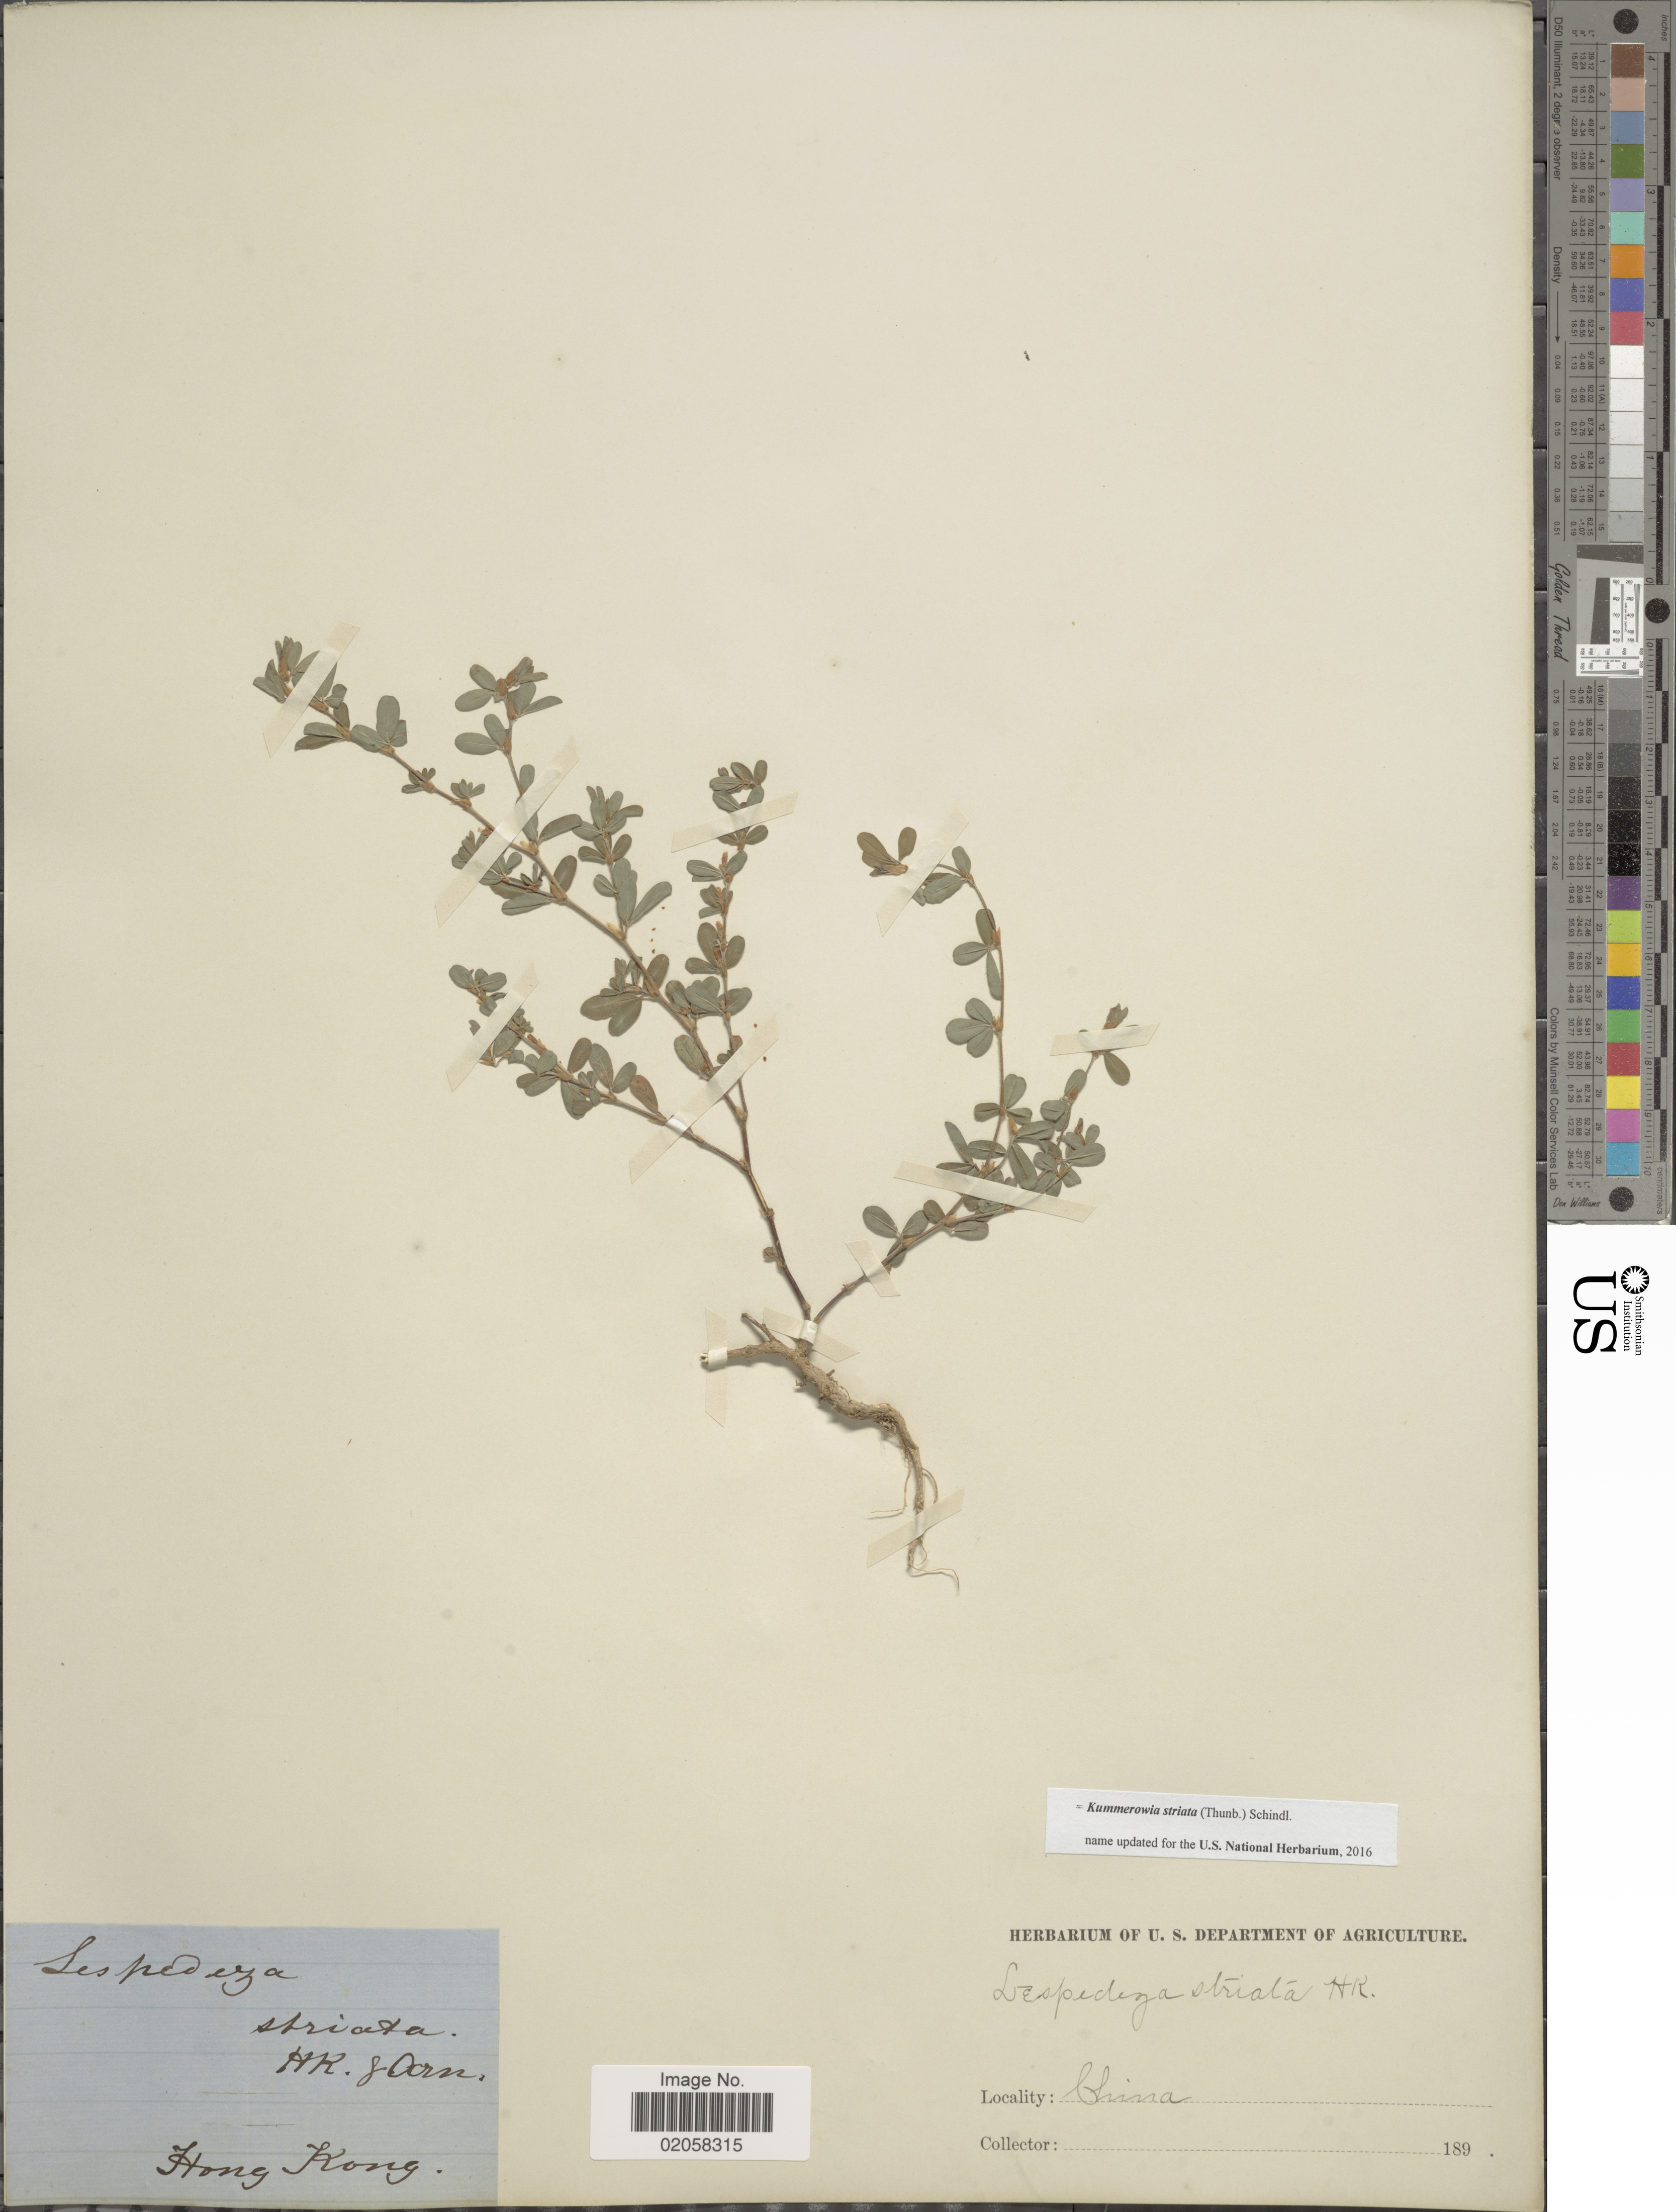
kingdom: Plantae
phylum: Tracheophyta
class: Magnoliopsida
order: Fabales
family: Fabaceae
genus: Kummerowia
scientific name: Kummerowia striata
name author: (Thunb.) Schindl.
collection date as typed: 189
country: China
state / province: Hong Kong